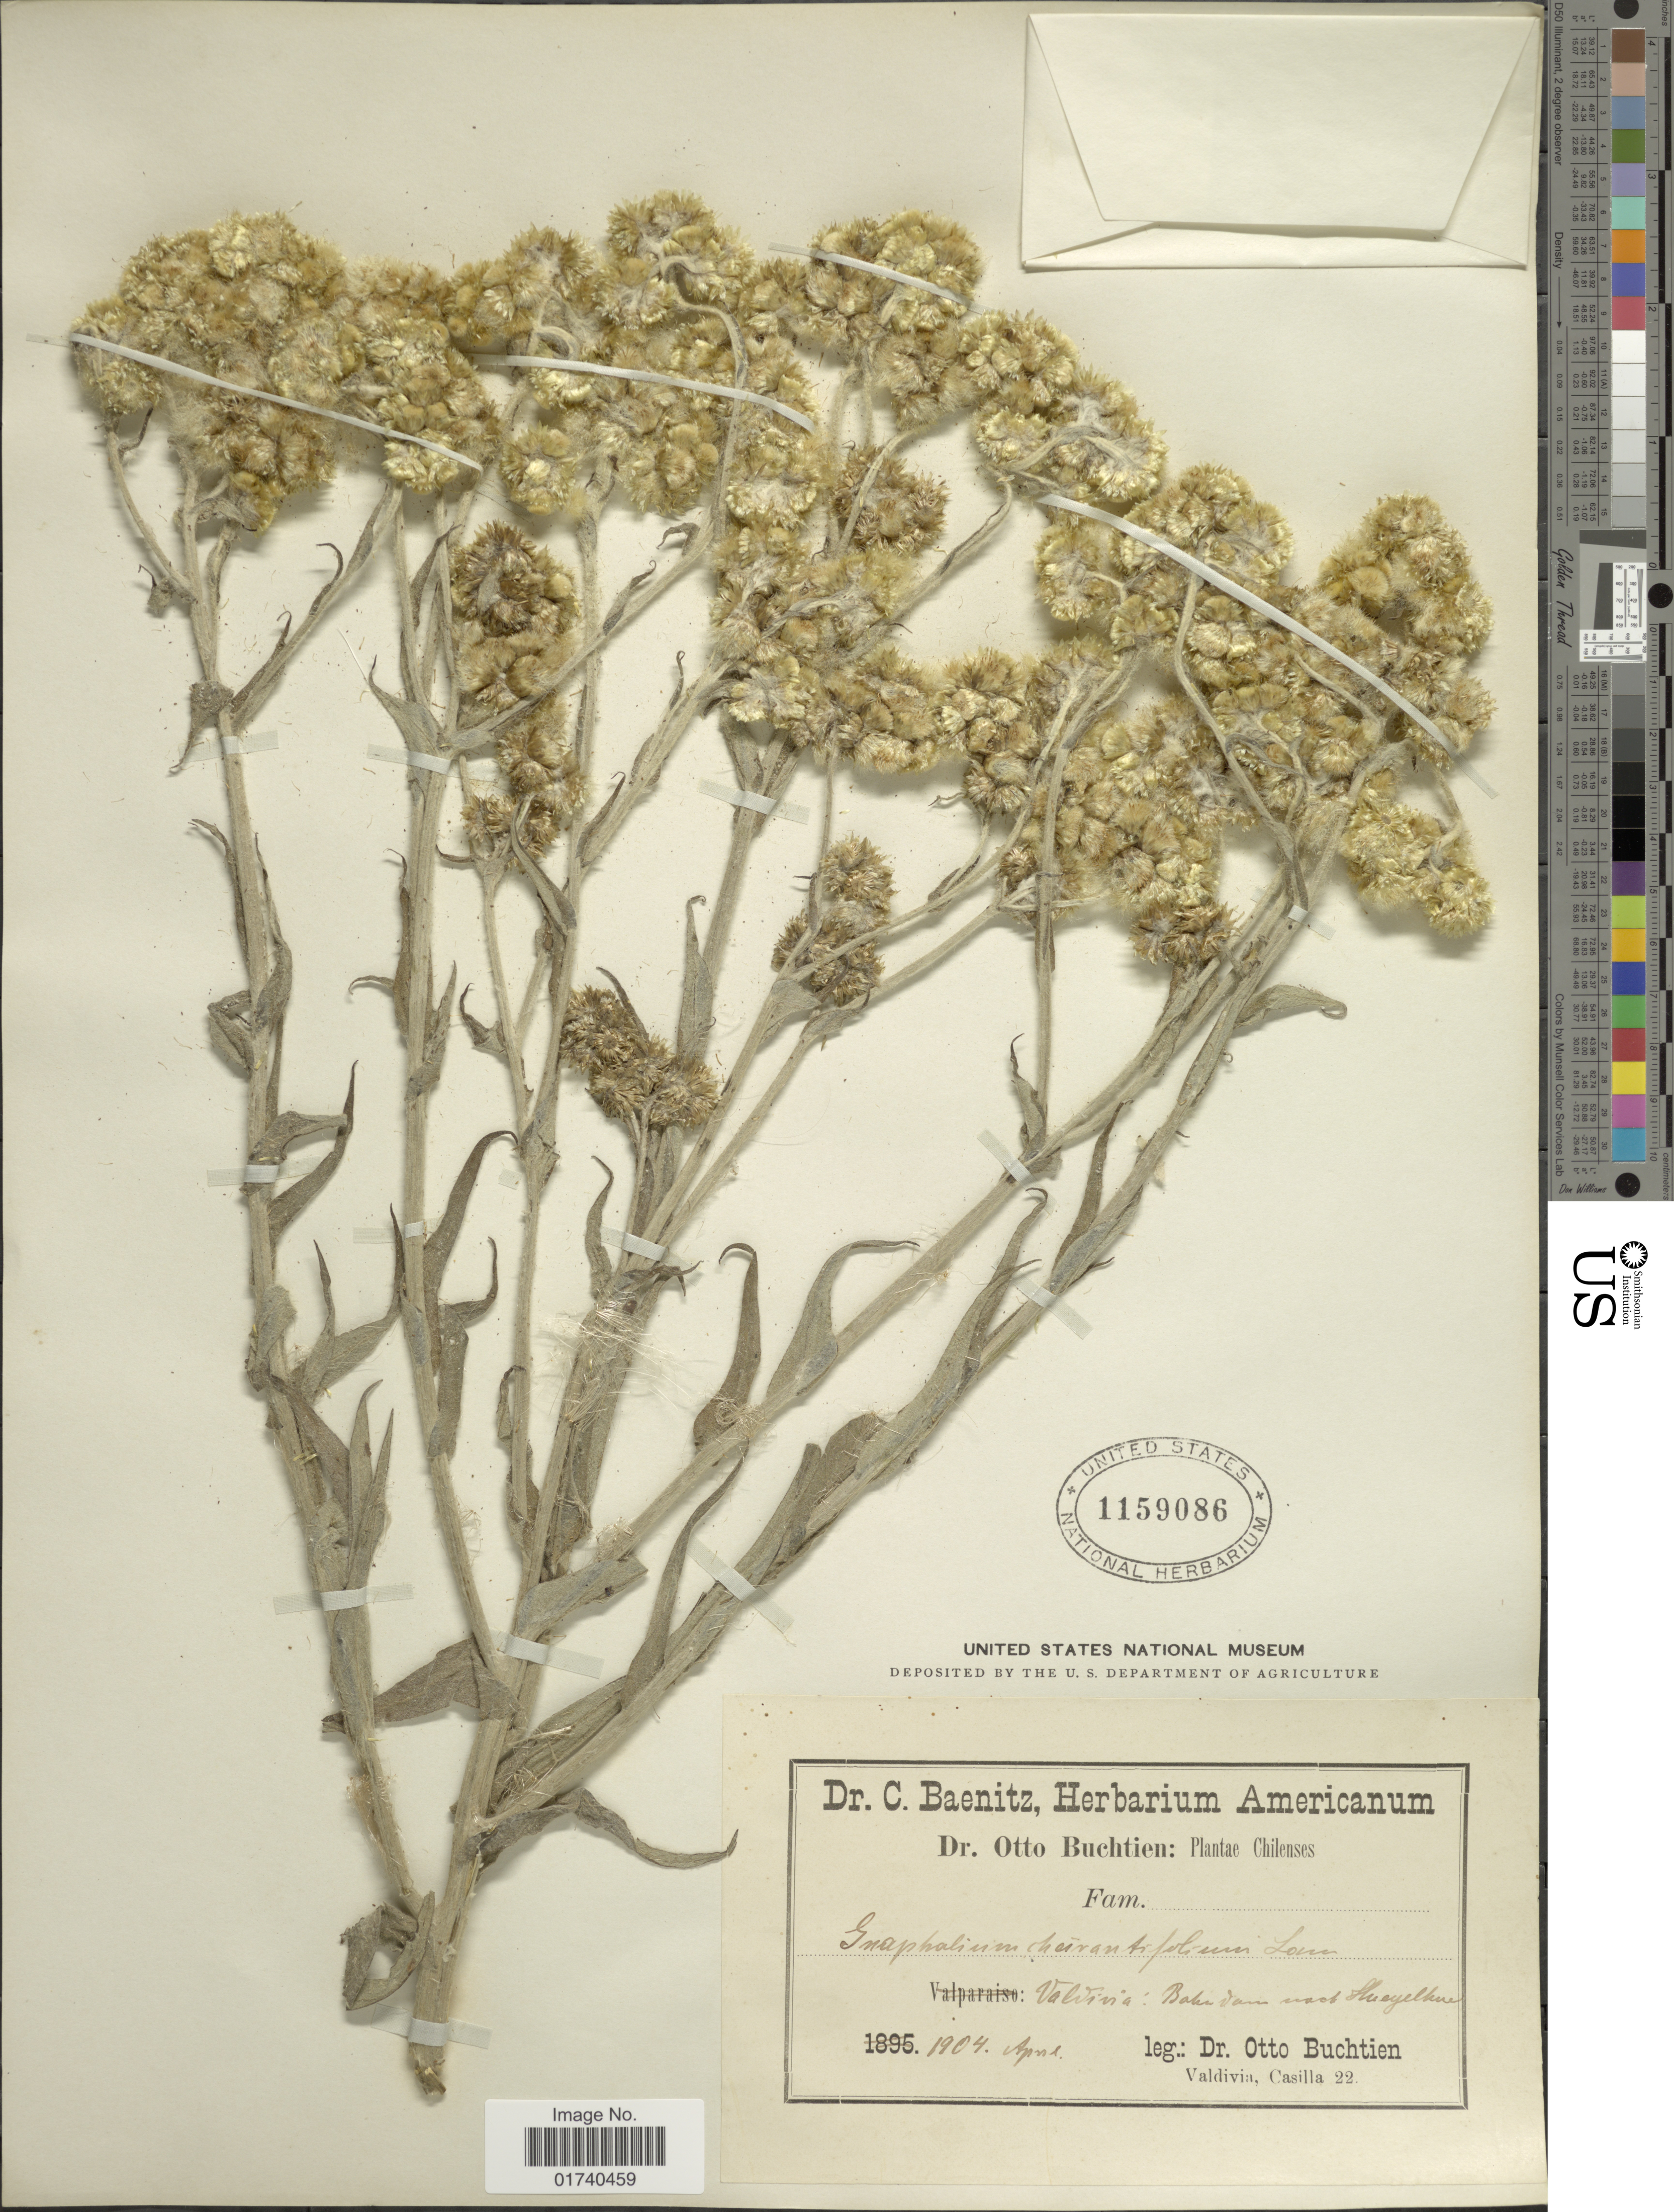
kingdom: Plantae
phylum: Tracheophyta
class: Magnoliopsida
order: Asterales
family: Asteraceae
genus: Pseudognaphalium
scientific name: Pseudognaphalium cheiranthifolium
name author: (Lam.) Hilliard & B.L. Burtt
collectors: O. Buchtien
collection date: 1904-04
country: Chile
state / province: Los Ríos (XIV)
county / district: Valdivia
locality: Hueyelhue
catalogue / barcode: US 1159086